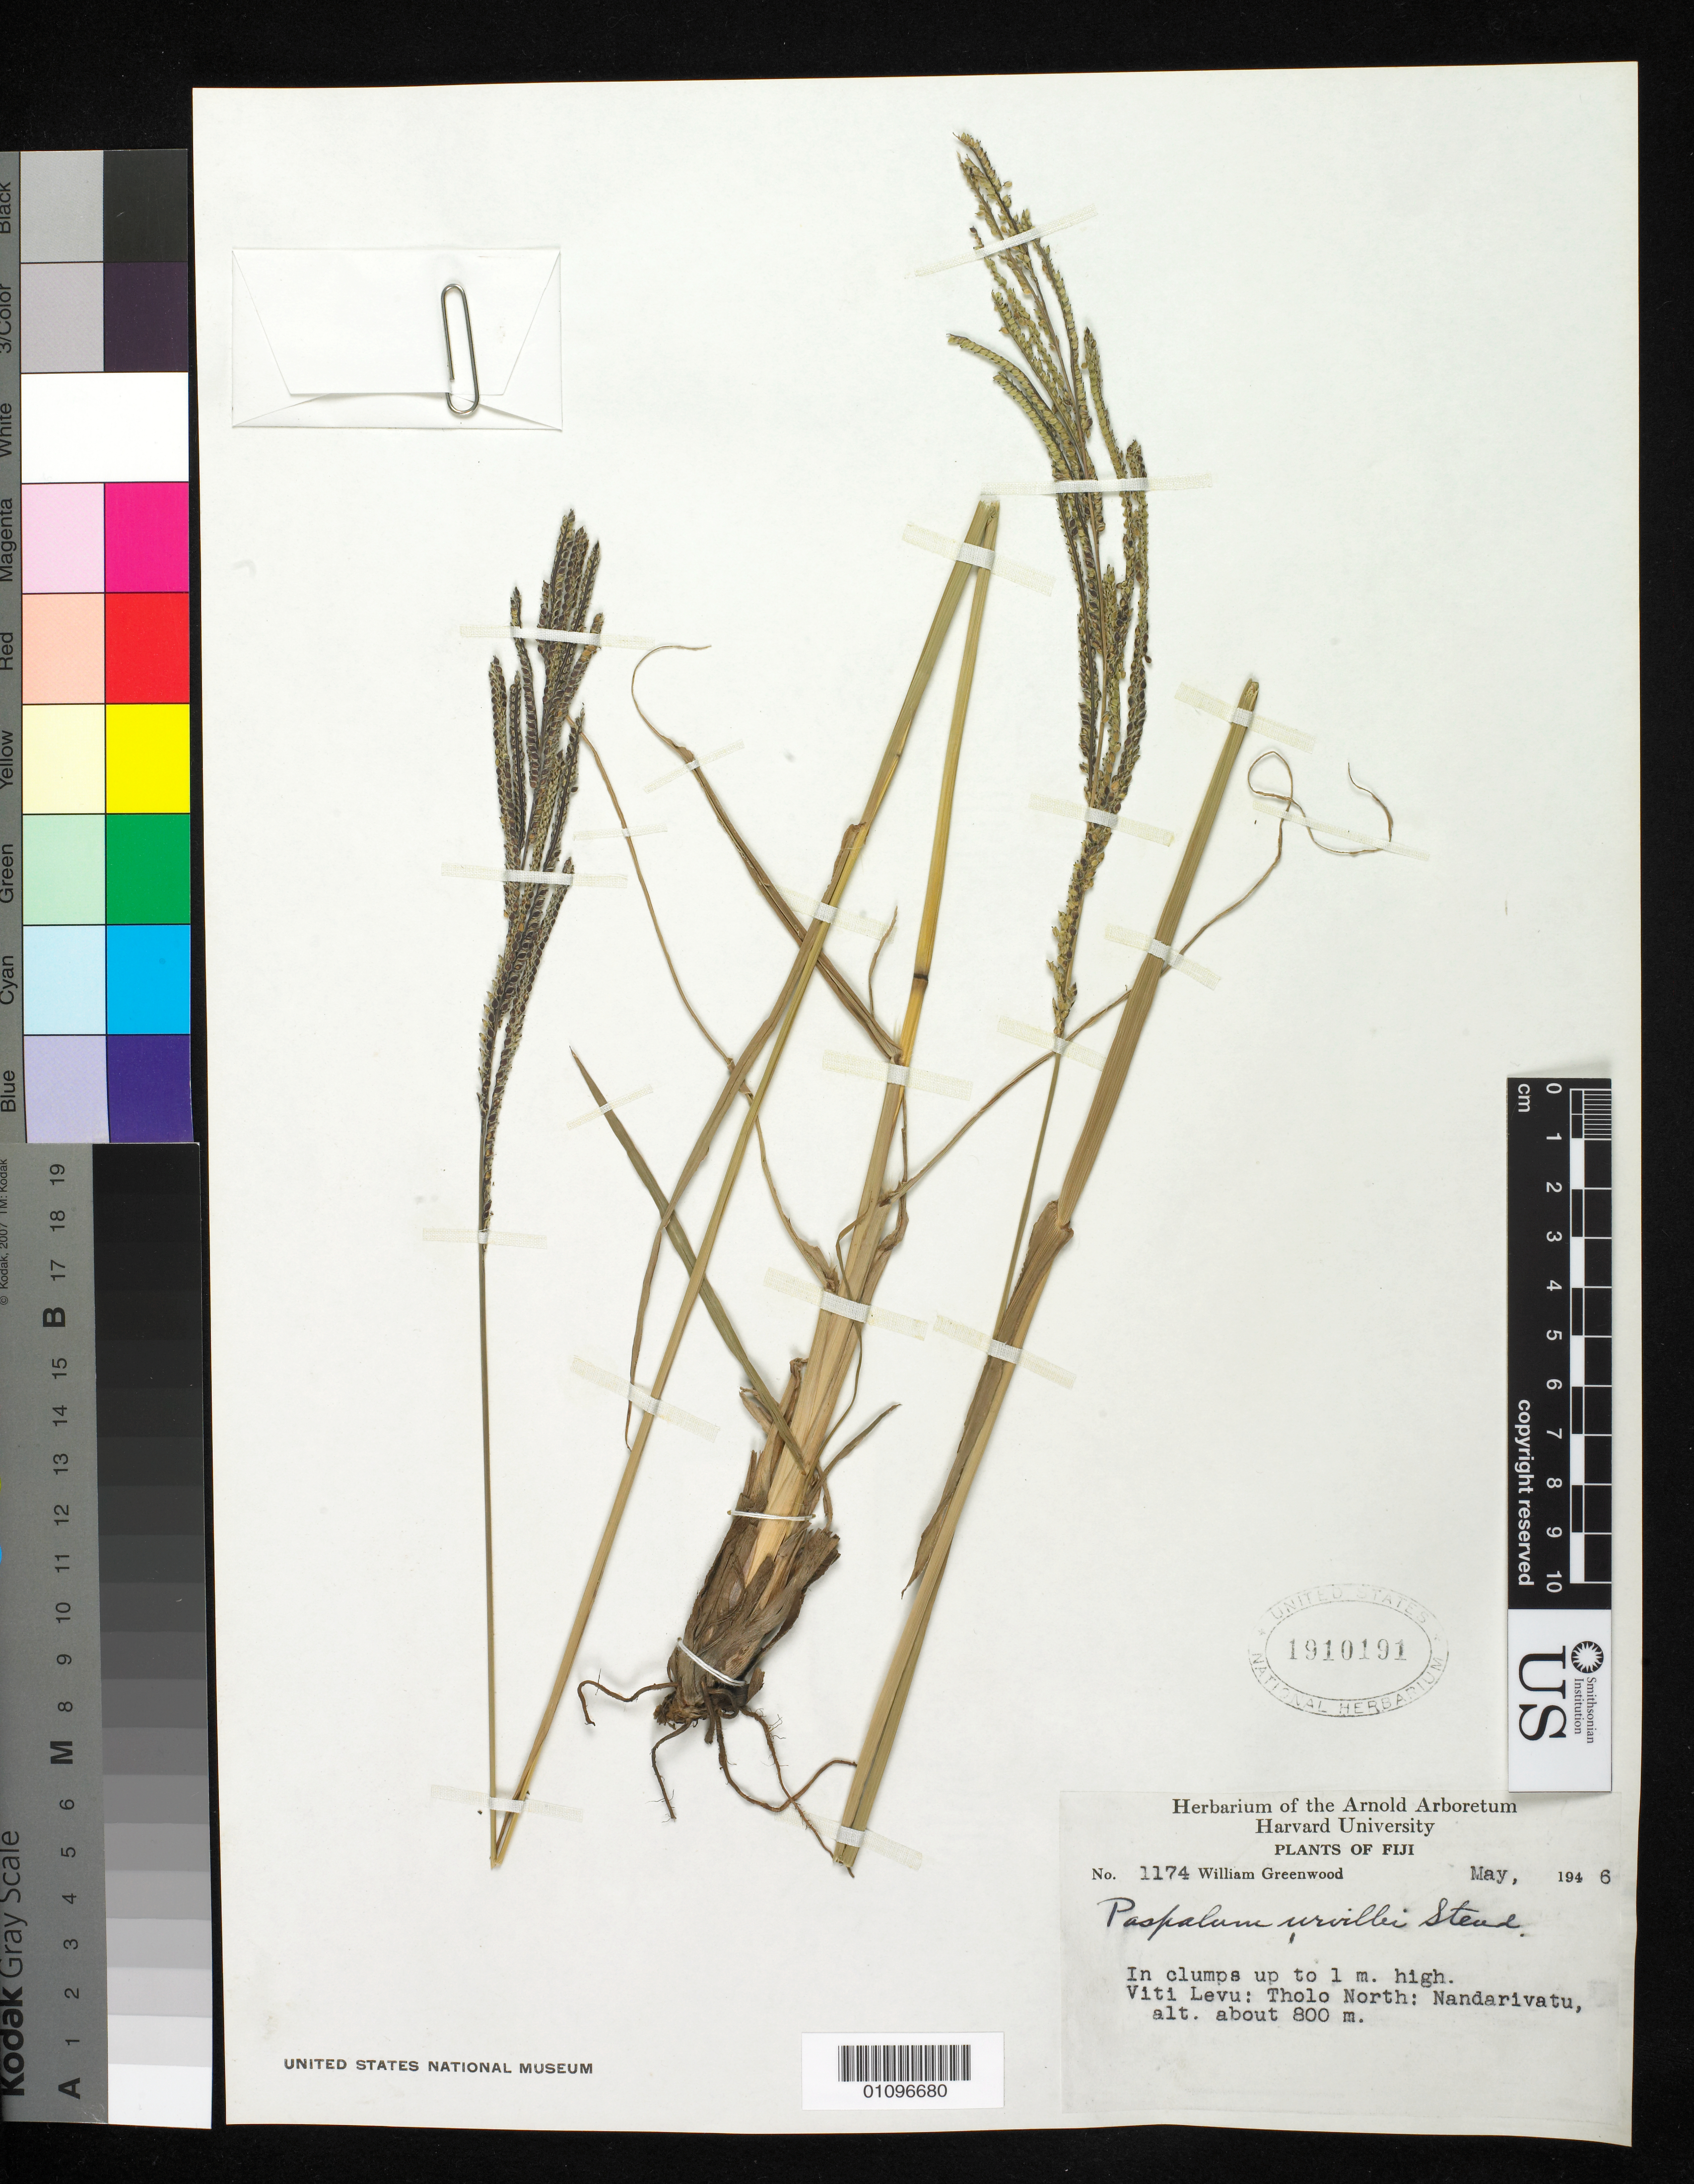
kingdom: Plantae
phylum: Tracheophyta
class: Liliopsida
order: Poales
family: Poaceae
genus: Paspalum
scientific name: Paspalum urvillei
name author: Steud.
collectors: W. Greenwood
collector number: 1174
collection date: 1946-05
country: Fiji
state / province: Tholo North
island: Viti Levu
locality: Nandarivatu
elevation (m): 800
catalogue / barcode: US 1910191